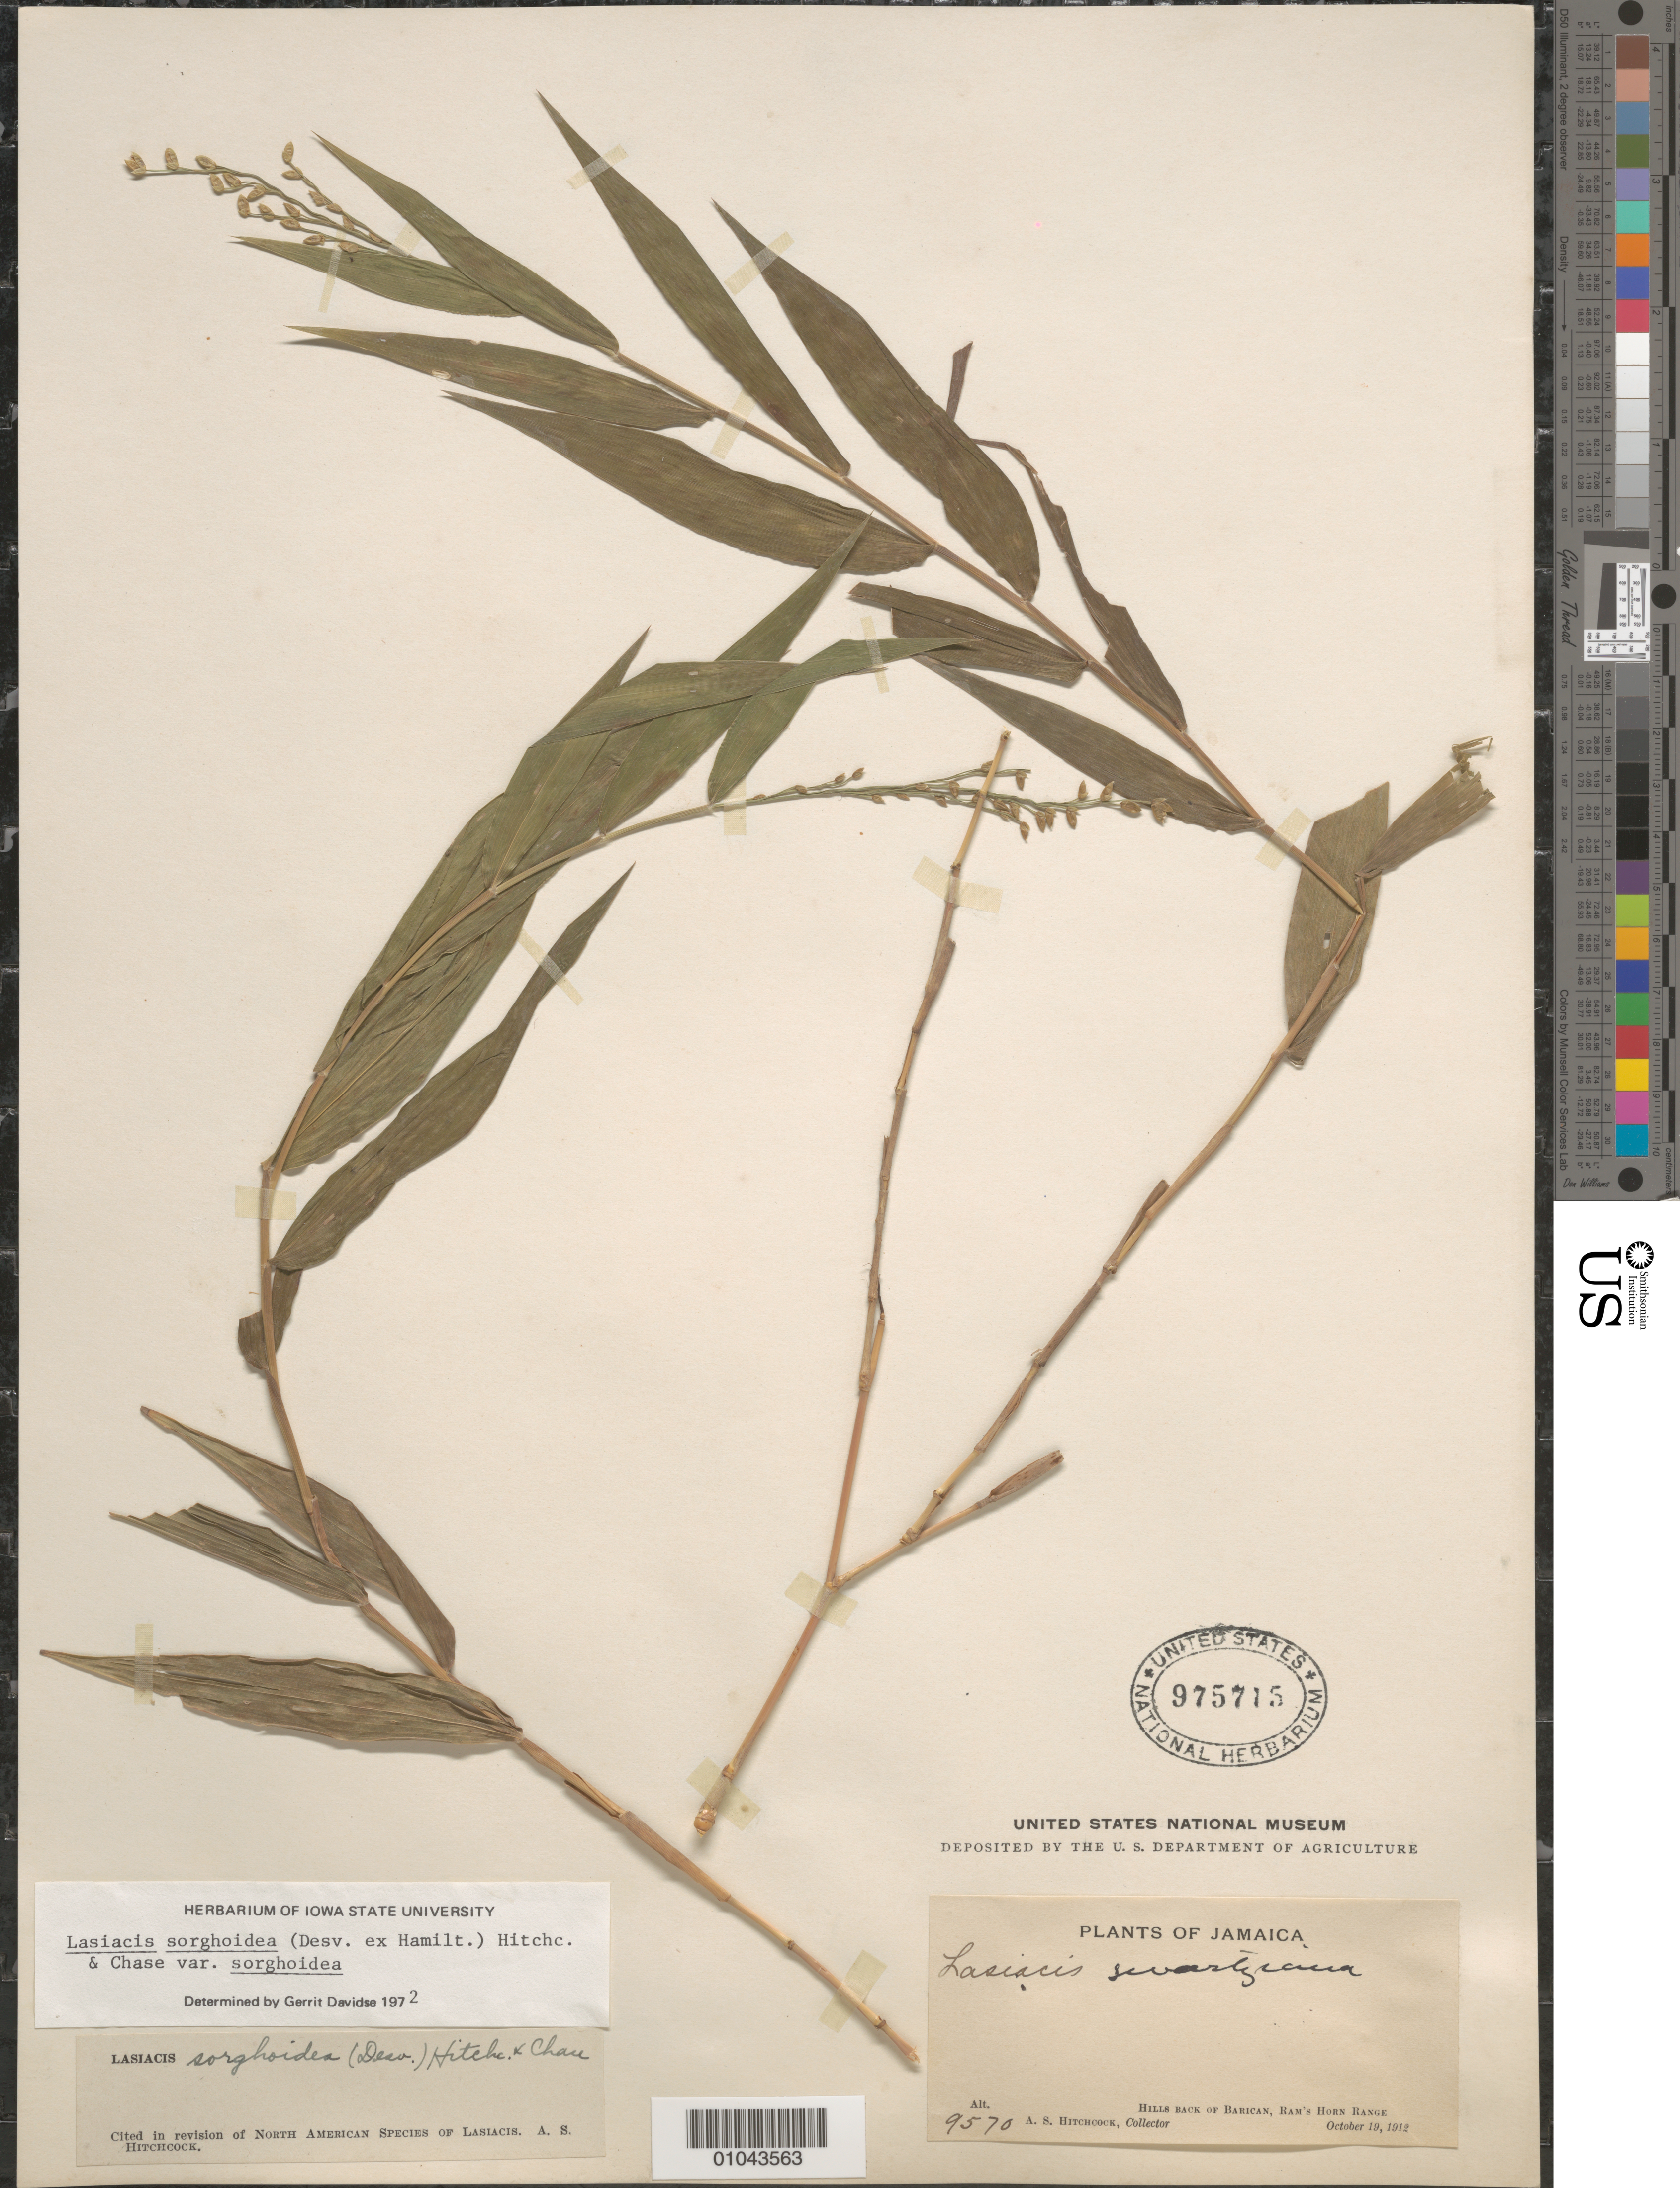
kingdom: Plantae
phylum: Tracheophyta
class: Liliopsida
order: Poales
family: Poaceae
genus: Lasiacis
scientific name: Lasiacis sorghoidea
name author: (Desv. ex Ham.) Hitchc. & Chase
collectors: A. S. Hitchcock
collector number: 9570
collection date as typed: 19 Oct 1912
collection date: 1912-10-19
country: Jamaica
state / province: Saint Andrew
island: Jamaica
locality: Hills Back of Barican, Ram's Horn Range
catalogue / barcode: US 975715